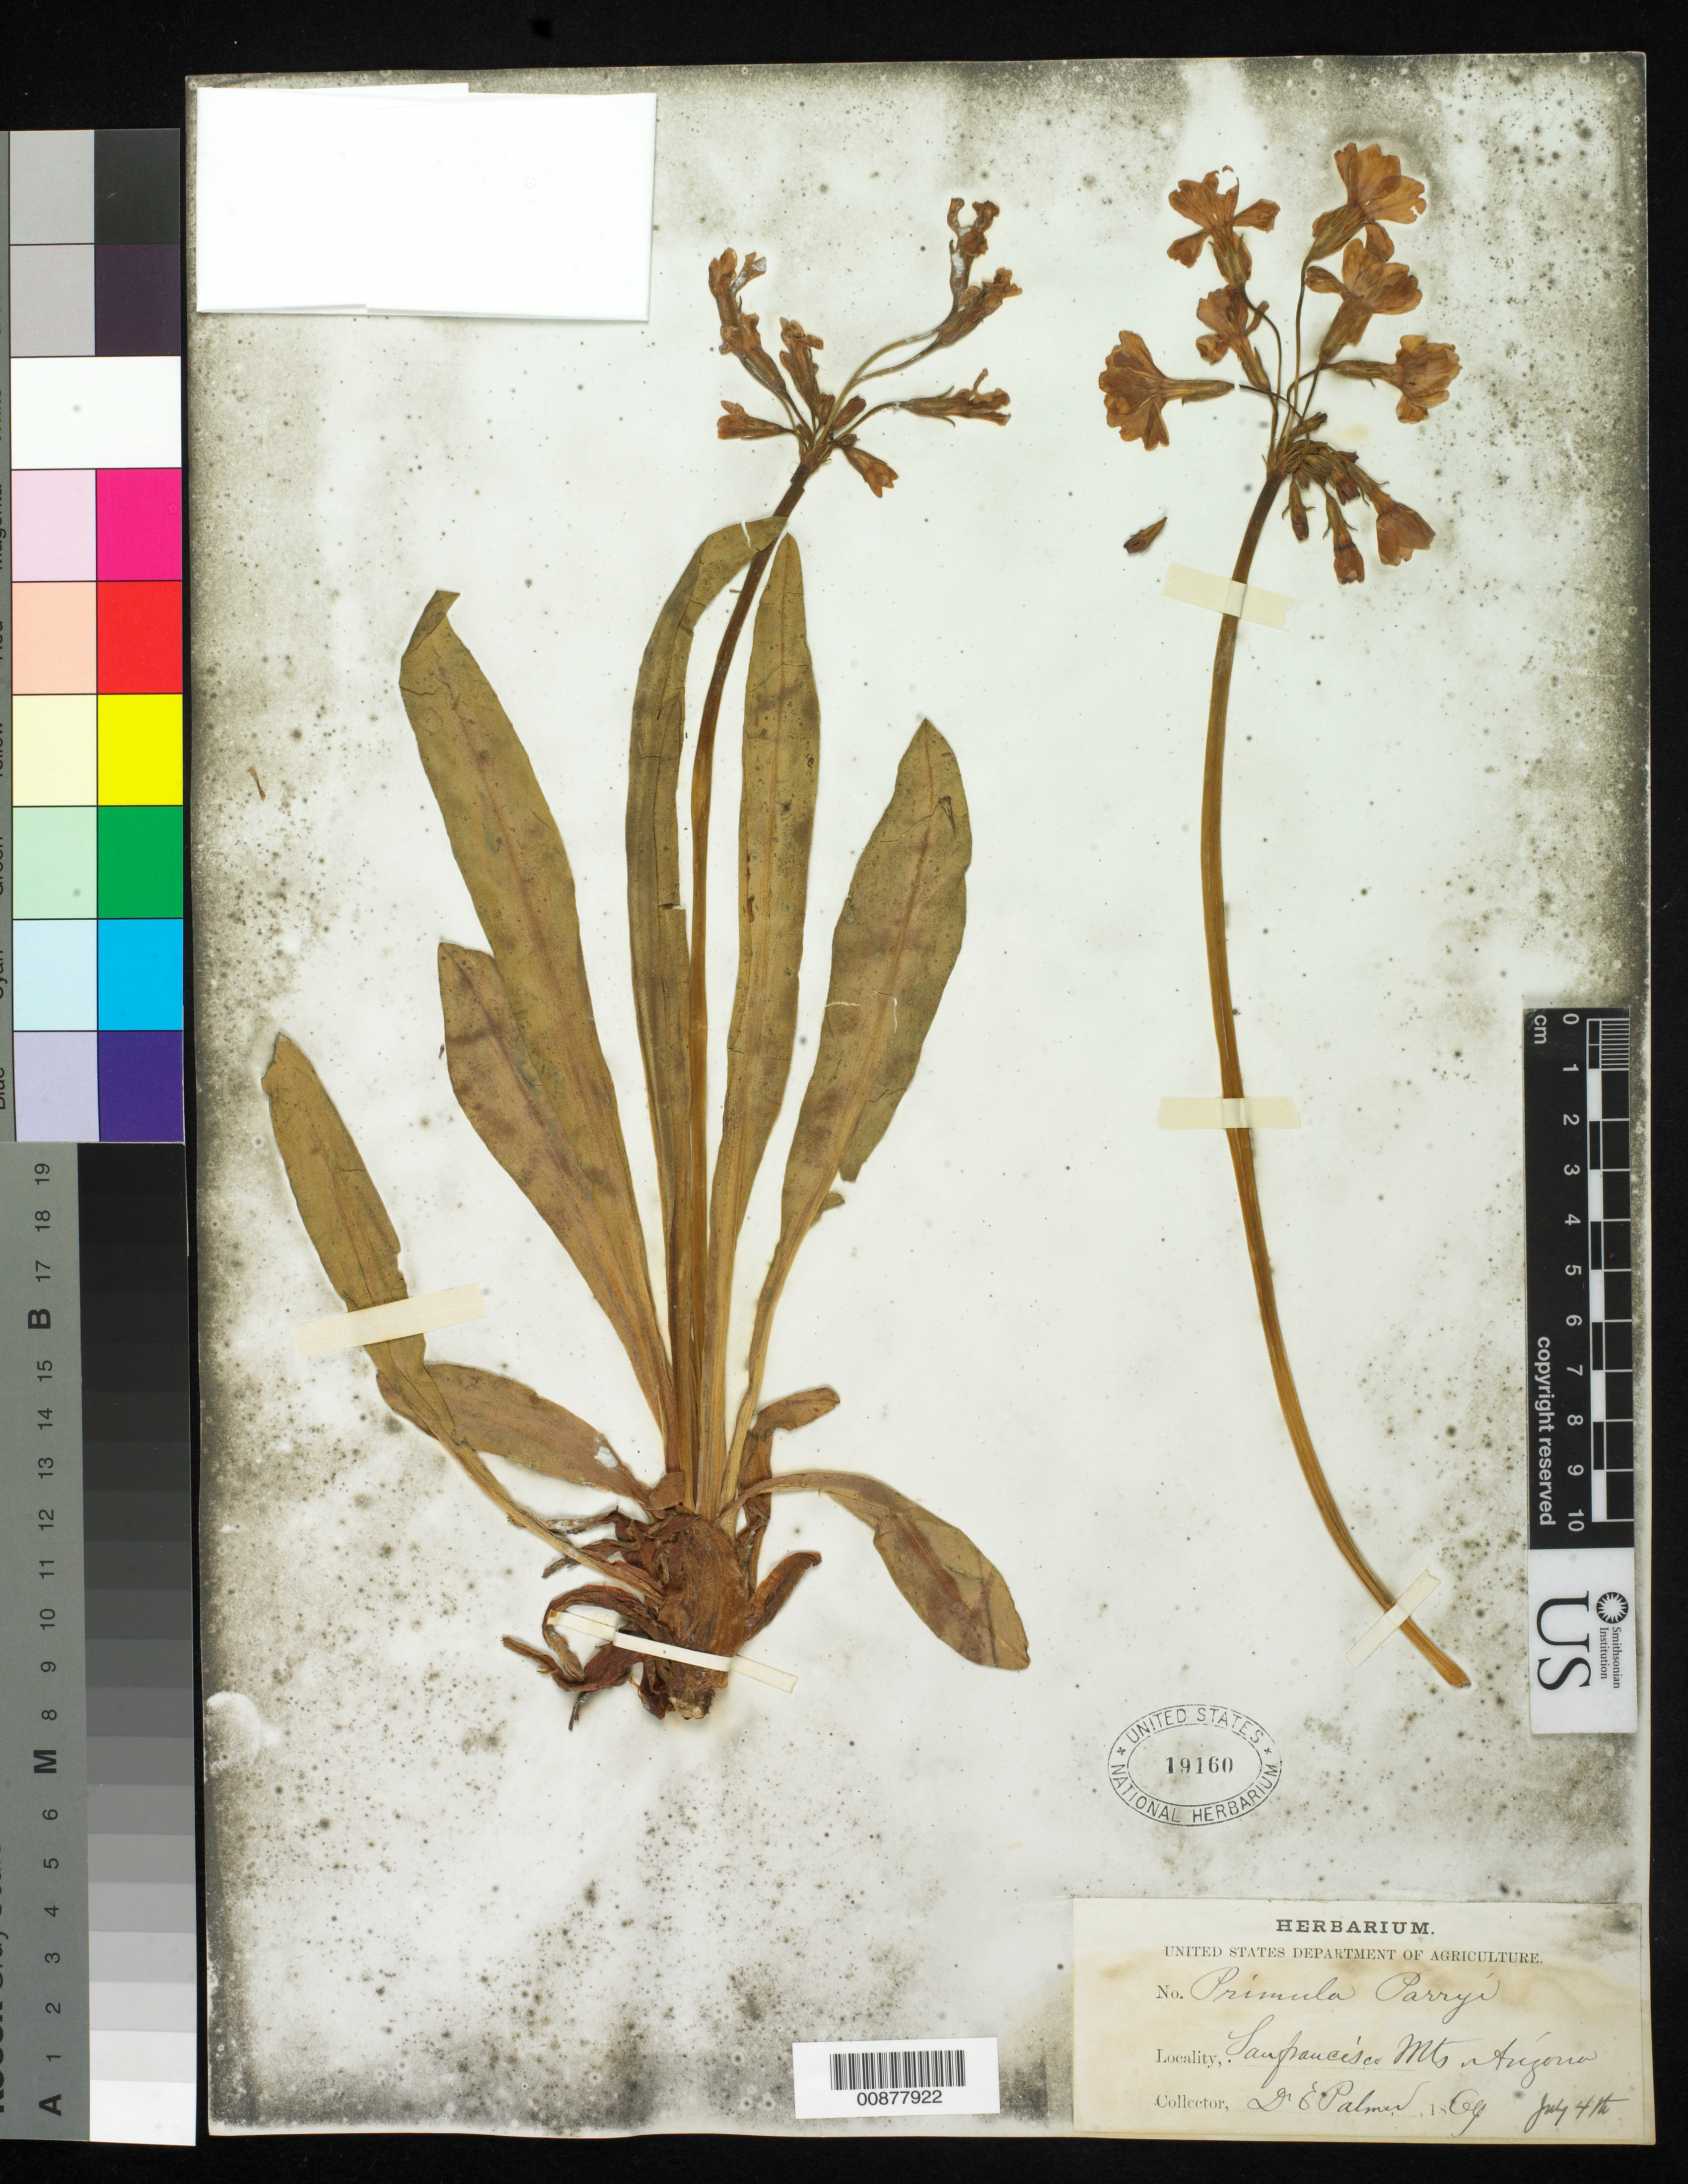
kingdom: Plantae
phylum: Tracheophyta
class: Magnoliopsida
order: Ericales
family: Primulaceae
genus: Primula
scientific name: Primula parryi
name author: A. Gray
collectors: E. Palmer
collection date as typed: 04 Jul 1869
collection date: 1869-07-04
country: United States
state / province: Arizona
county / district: Coconino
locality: San Francisco Mts.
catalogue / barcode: US 19160